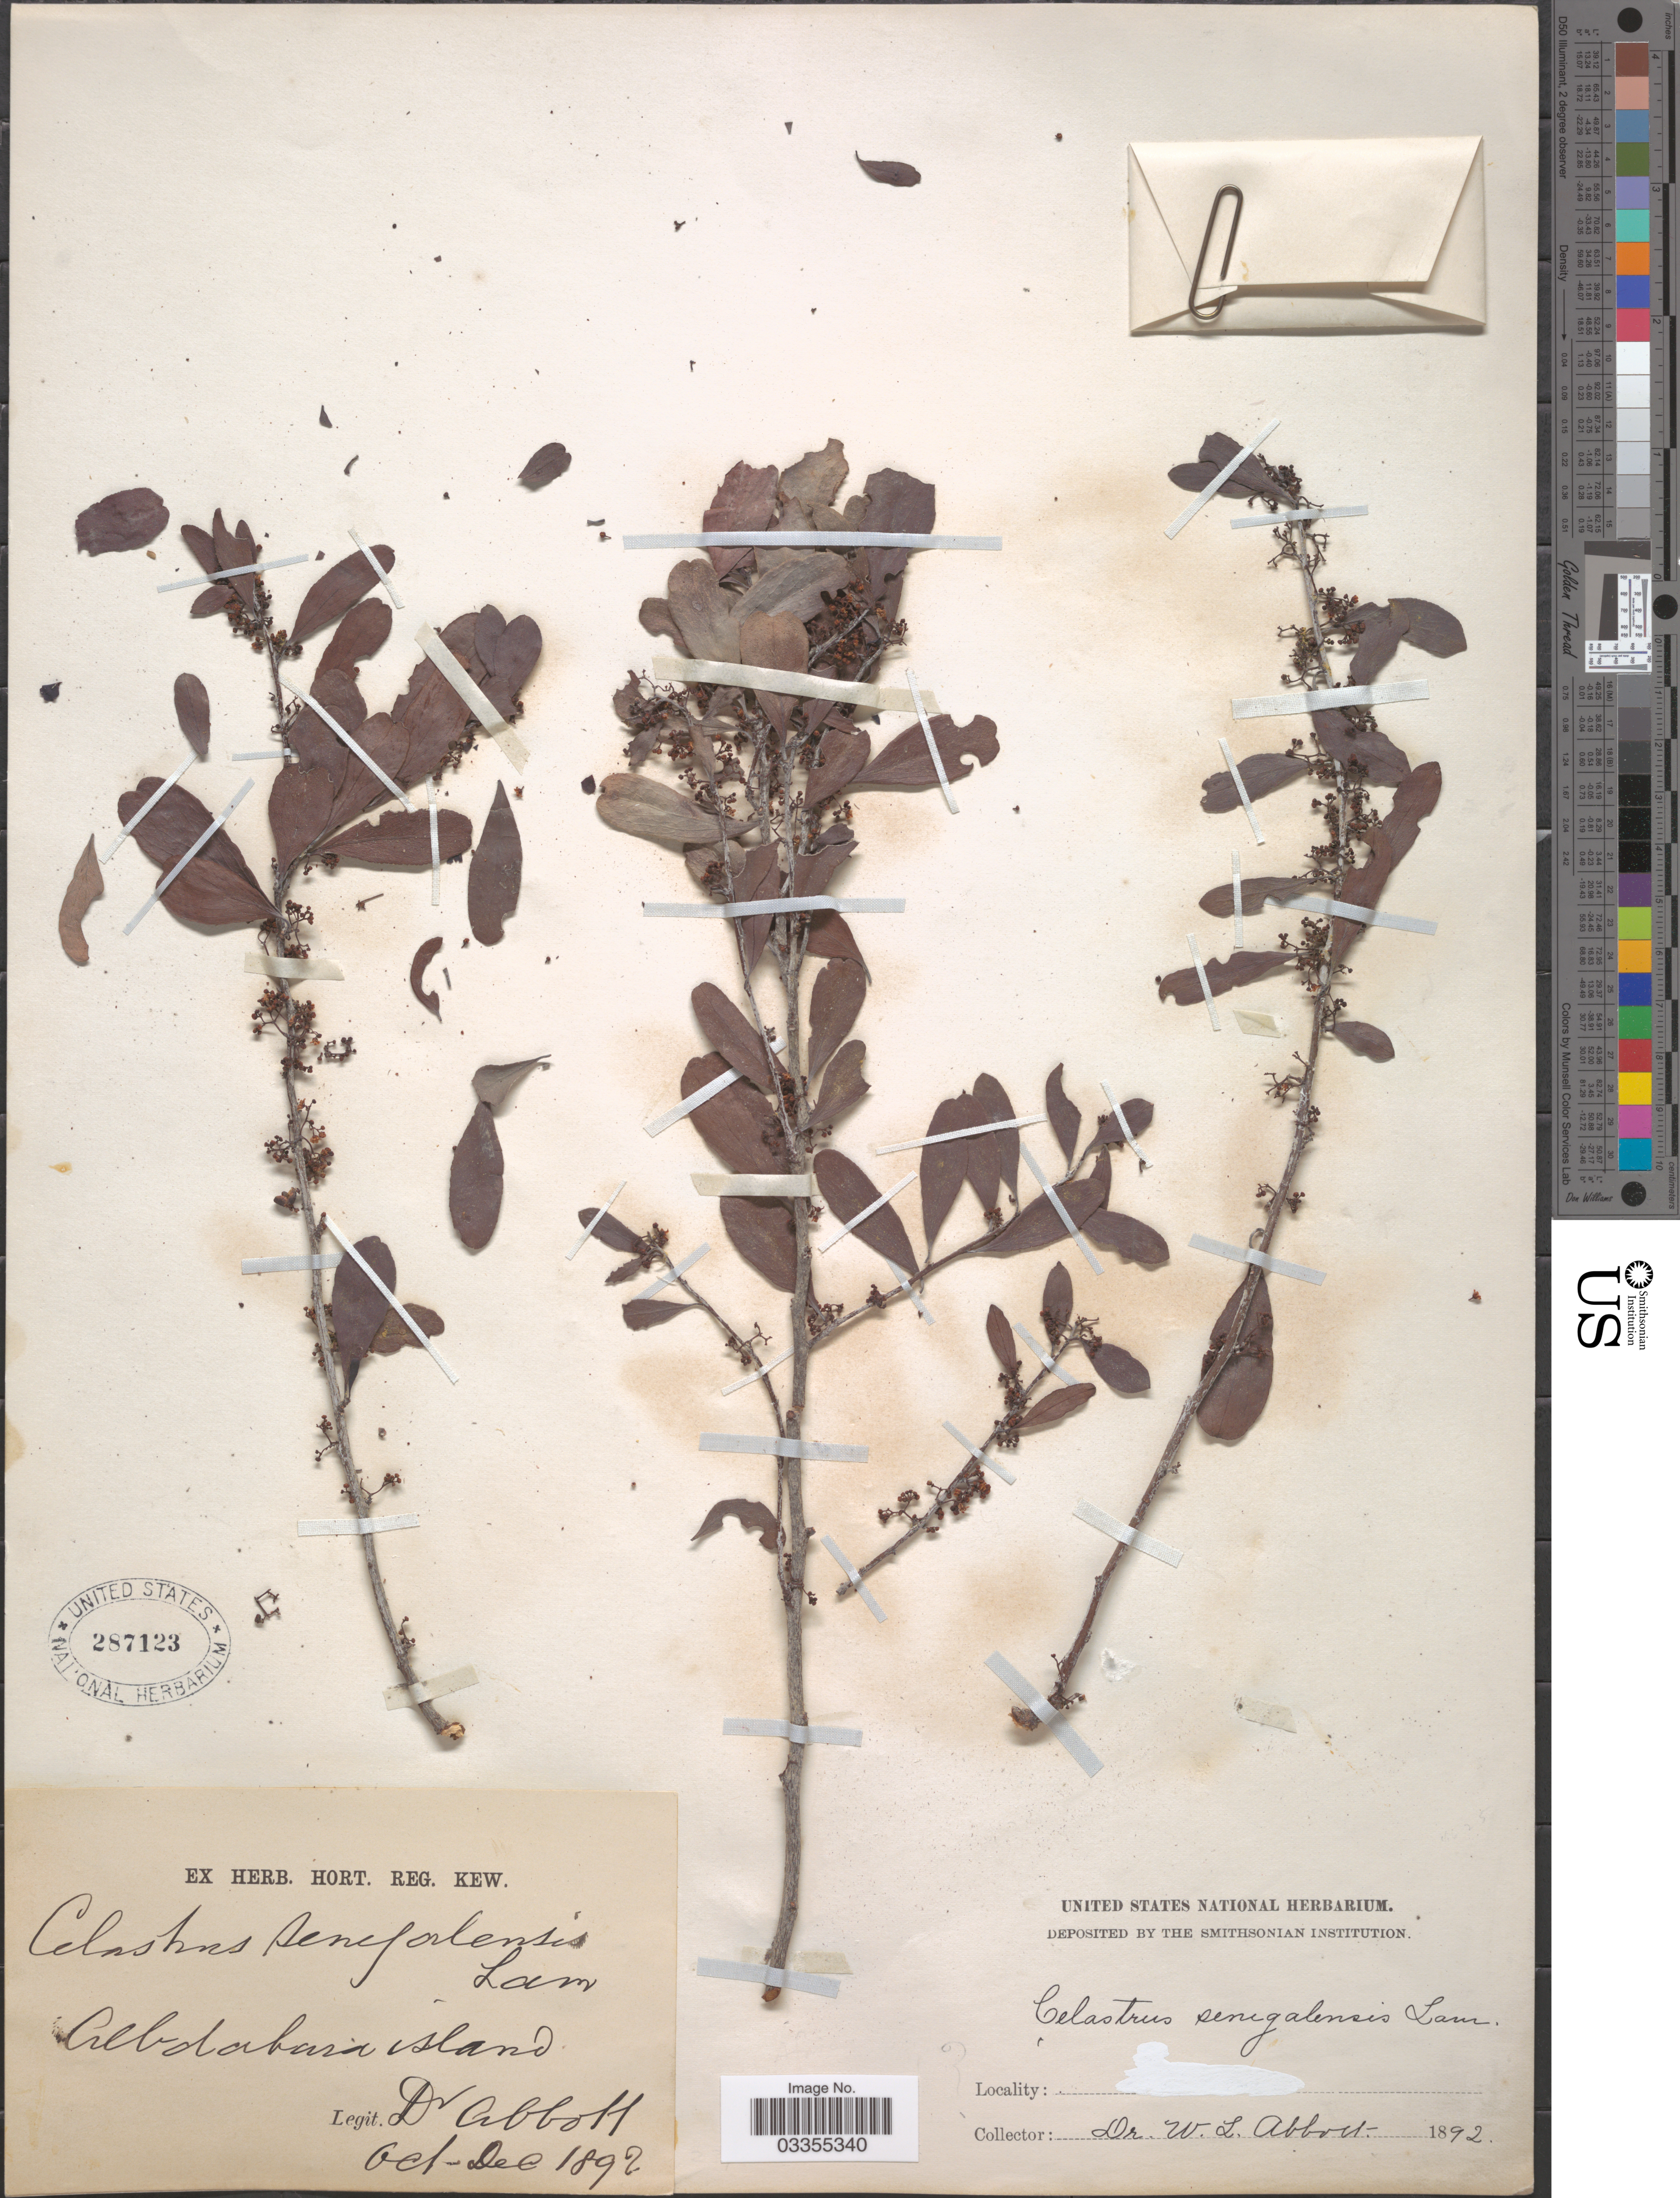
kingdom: Plantae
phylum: Tracheophyta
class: Magnoliopsida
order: Celastrales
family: Celastraceae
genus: Gymnosporia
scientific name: Gymnosporia grossulariae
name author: (Tul.) Loes.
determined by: Strong, Mark T., (BOT), Smithsonian Institution - National Museum of Natural History (UNITED STATES)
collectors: W. L. Abbott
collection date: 1892-10/1892-12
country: Seychelles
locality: Albdabara island.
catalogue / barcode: US 287123